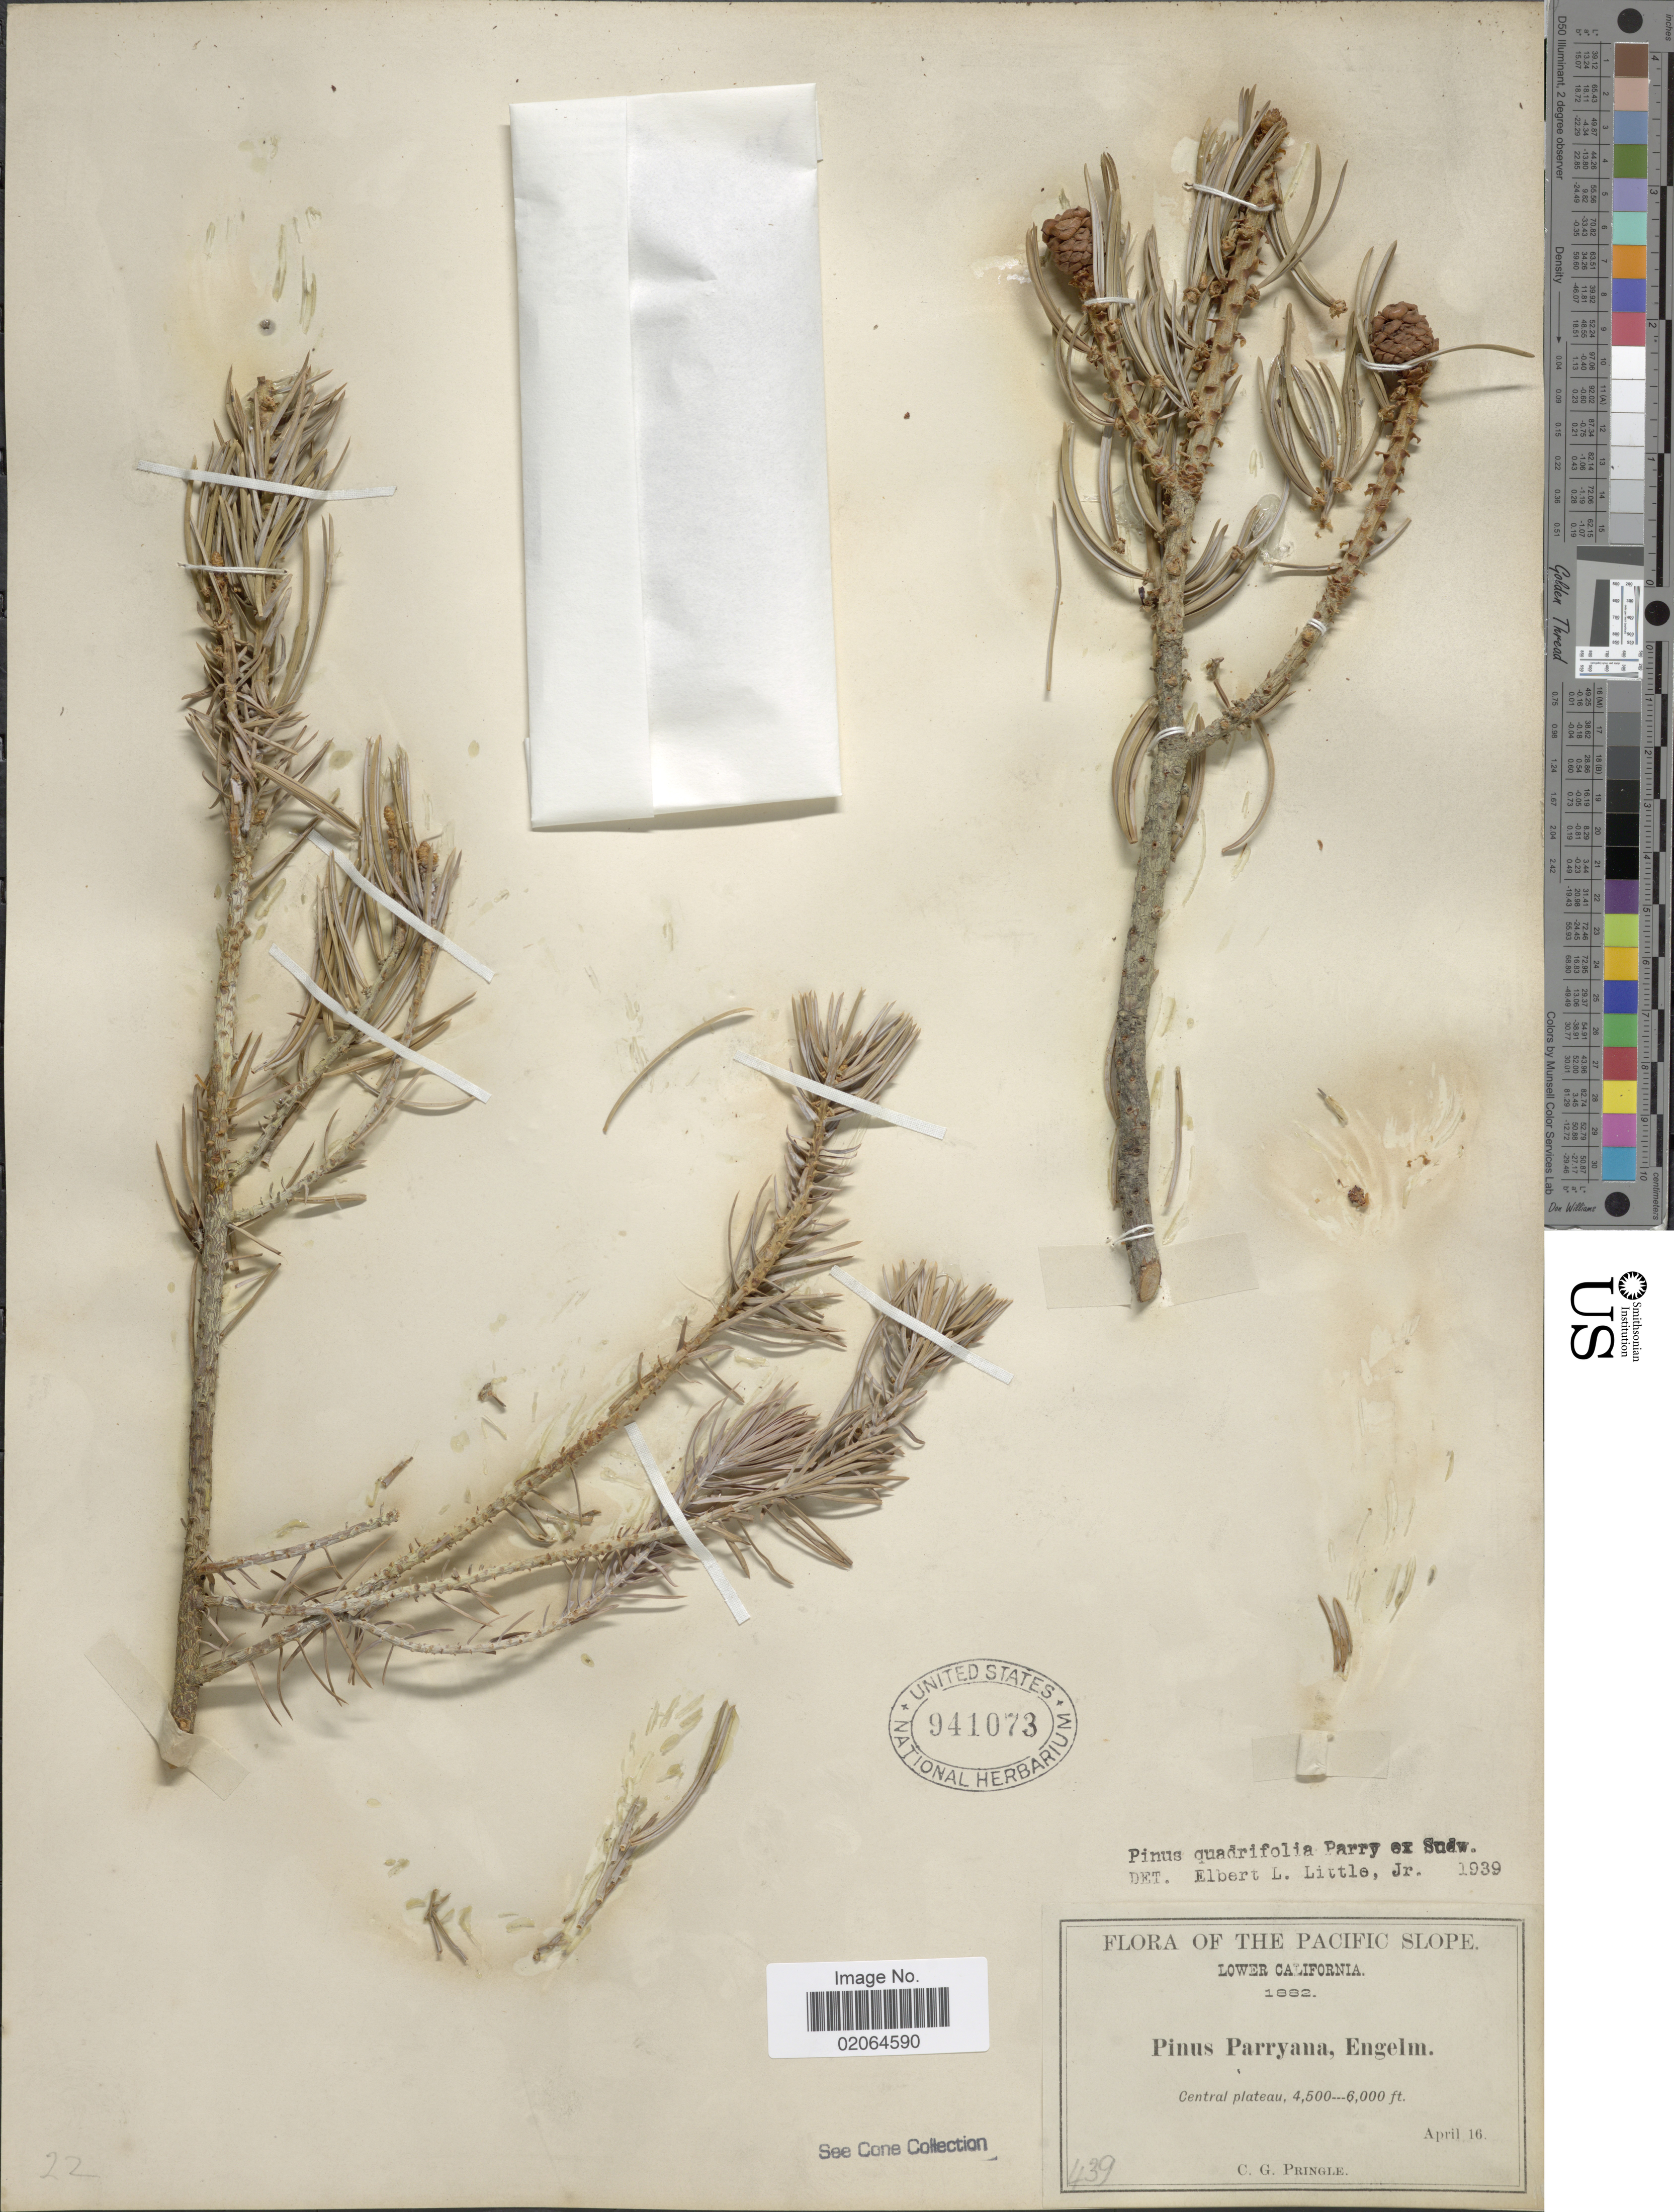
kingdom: Plantae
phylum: Tracheophyta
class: Pinopsida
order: Pinales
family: Pinaceae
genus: Pinus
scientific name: Pinus quadrifolia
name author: Parl. ex Sudw.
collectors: C. G. Pringle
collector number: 439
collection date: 1882-04-16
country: Mexico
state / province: Baja California Norte / Baja California Sur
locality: Pacific slope, Central plateau.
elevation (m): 1372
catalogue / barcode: US 941073